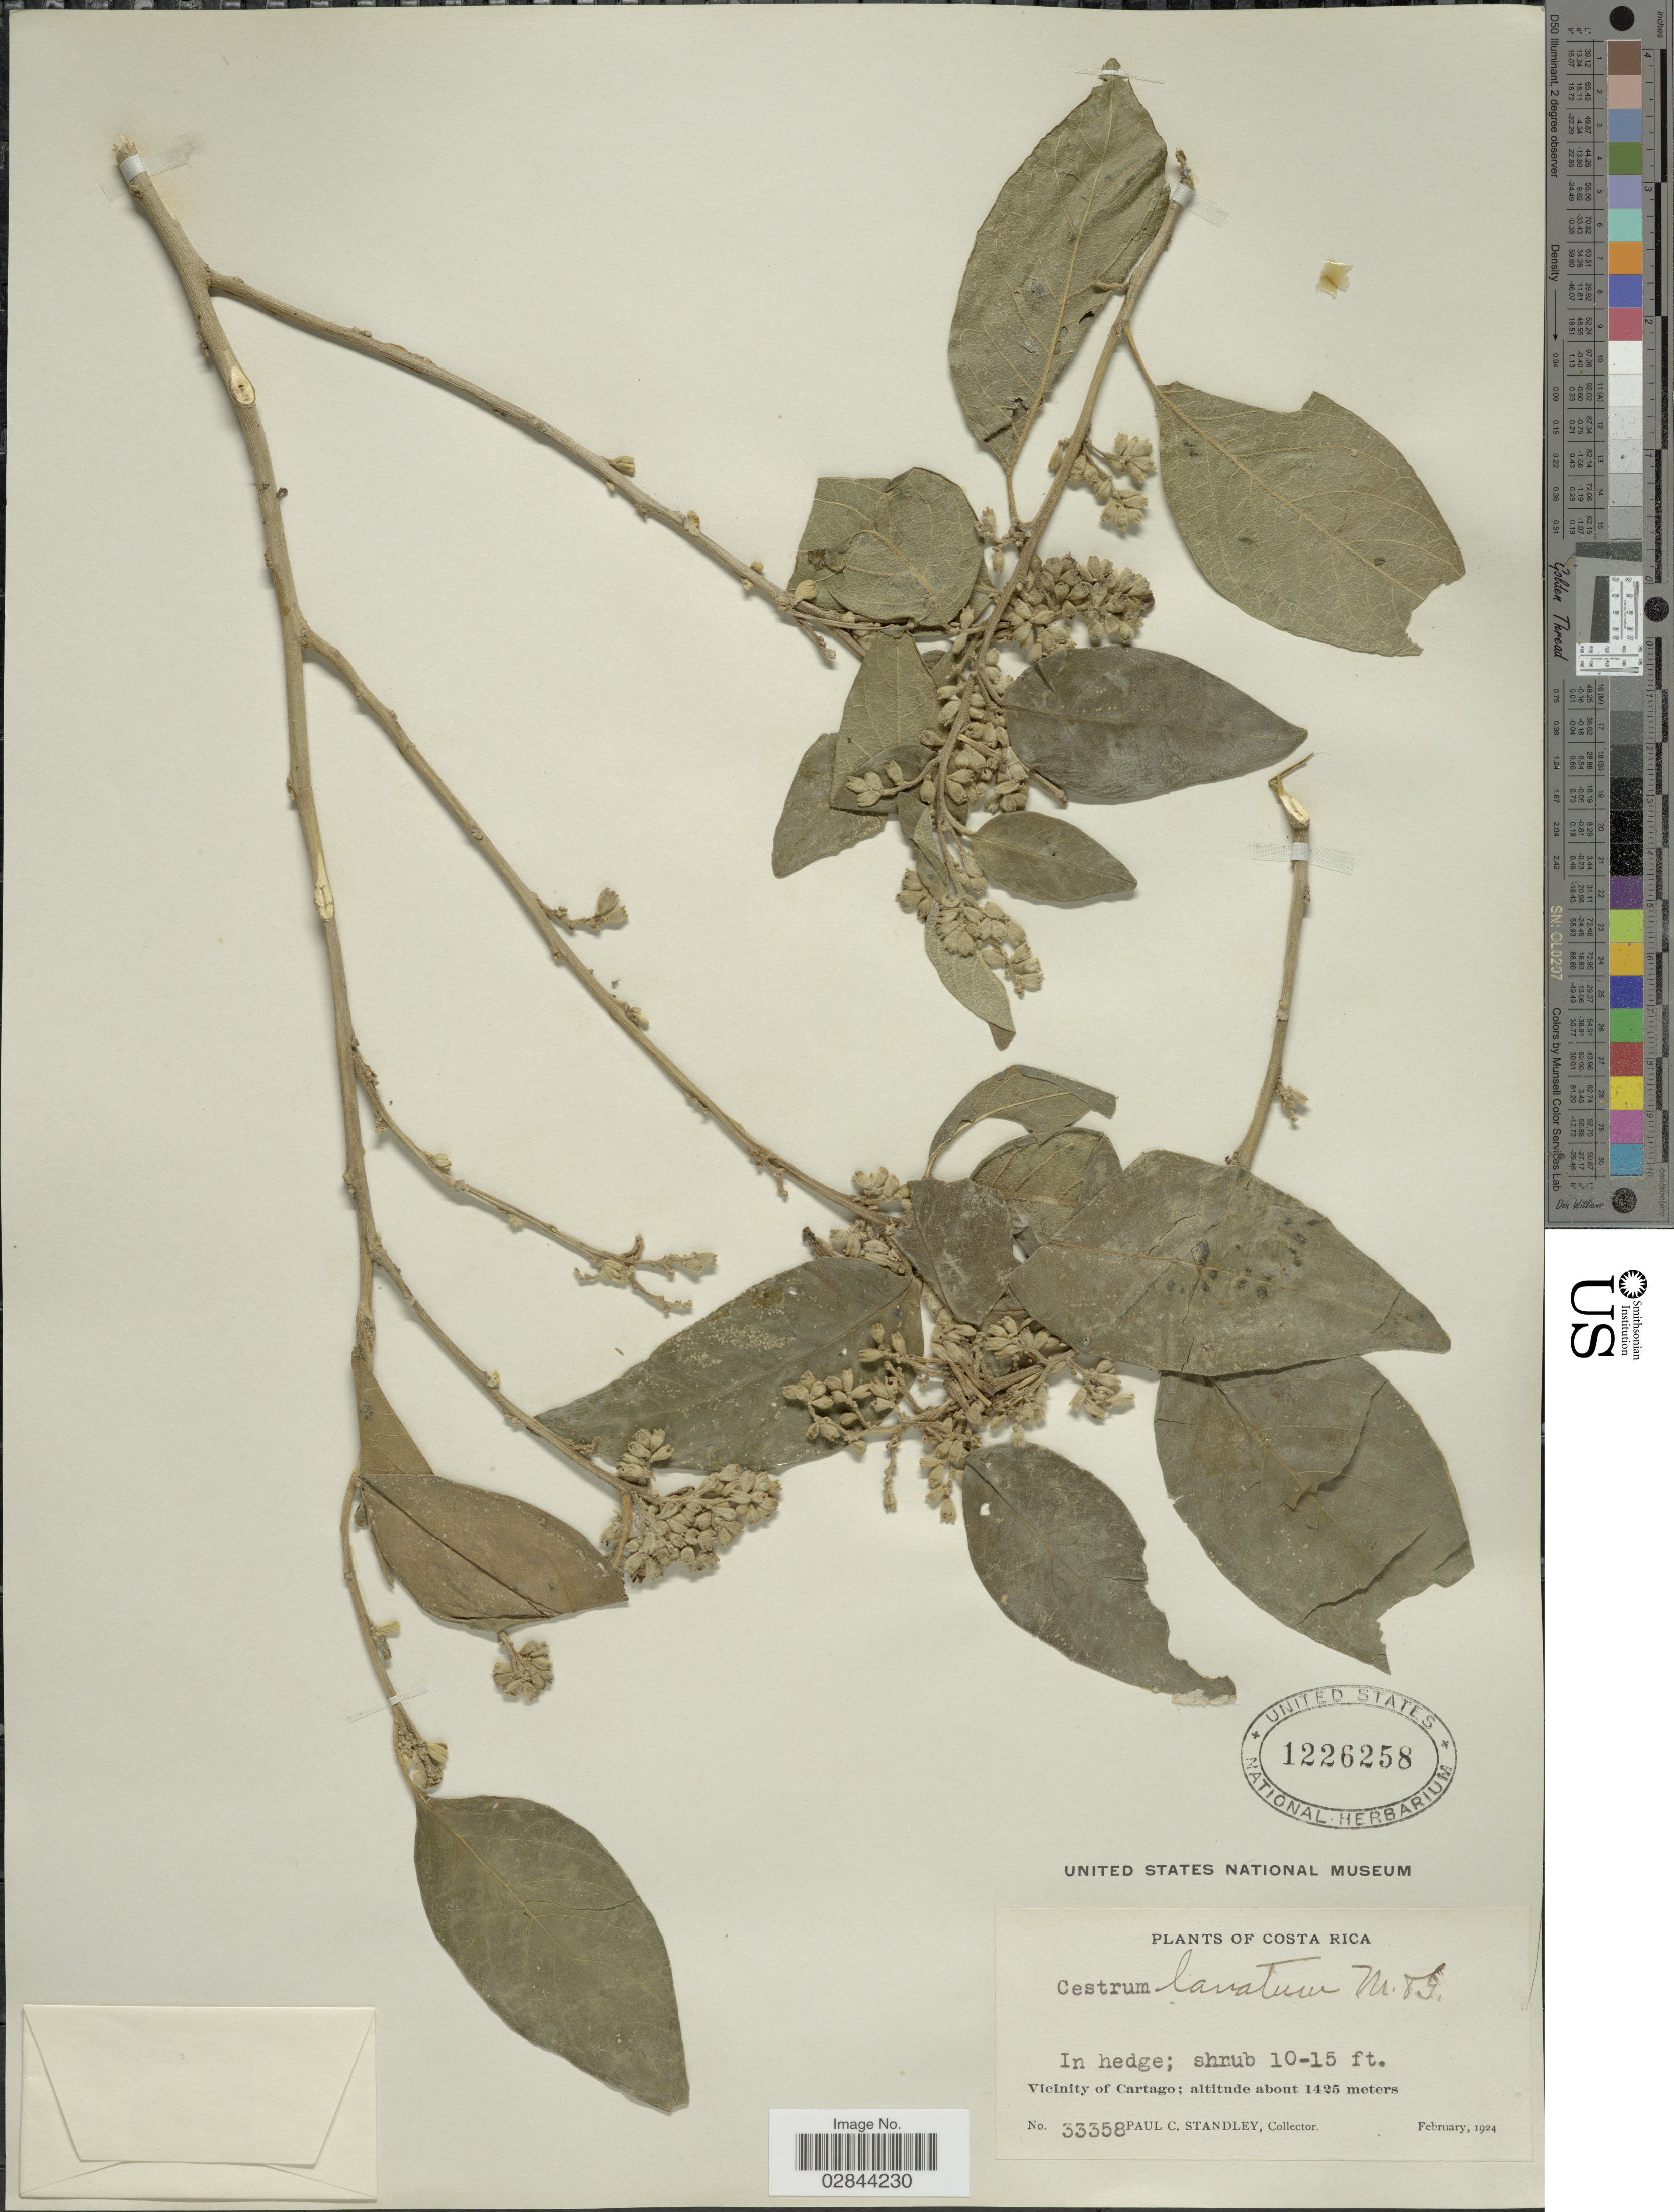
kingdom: Plantae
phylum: Tracheophyta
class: Magnoliopsida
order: Solanales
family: Solanaceae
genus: Cestrum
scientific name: Cestrum lanatum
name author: M. Martens & Galeotti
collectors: P. C. Standley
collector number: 33358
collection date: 1924-02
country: Costa Rica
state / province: Cartago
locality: Vicinity of Cartago.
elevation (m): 1425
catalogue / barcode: US 1226258